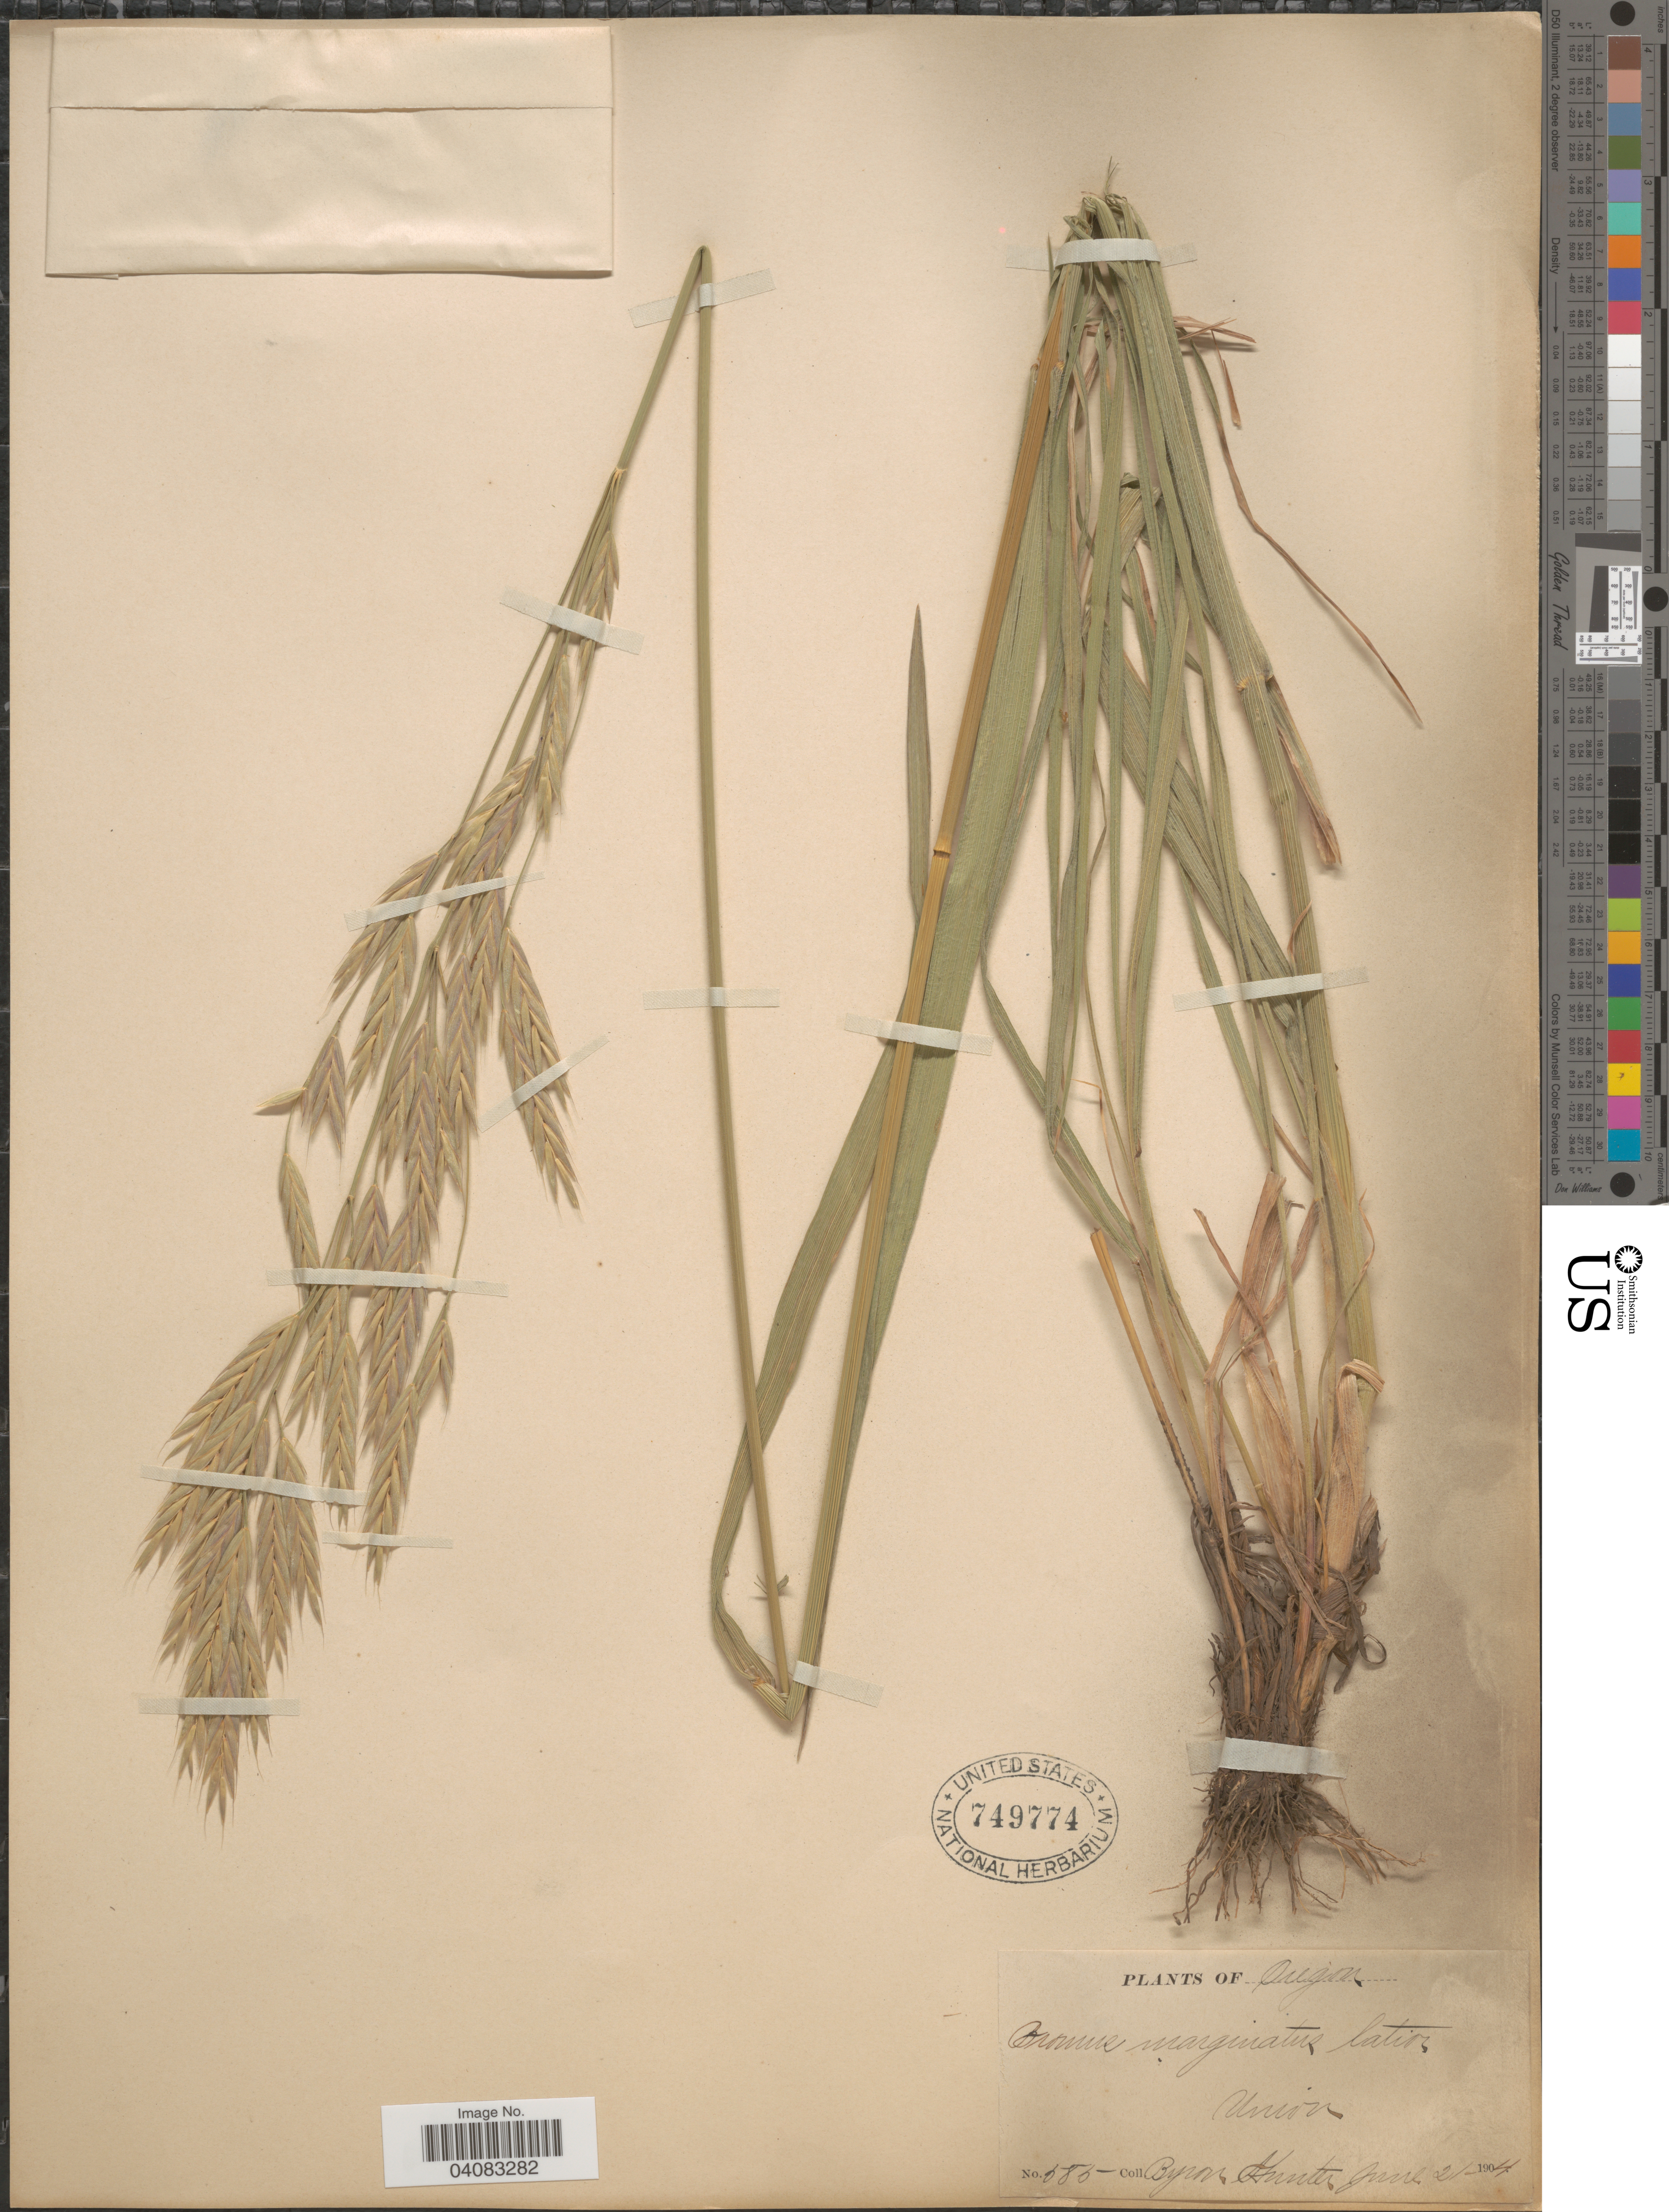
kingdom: Plantae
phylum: Tracheophyta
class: Liliopsida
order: Poales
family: Poaceae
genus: Bromus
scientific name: Bromus marginatus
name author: Nees ex Steud.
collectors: B. Hunter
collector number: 585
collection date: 1904-06-21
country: United States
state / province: Oregon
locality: Union.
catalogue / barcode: US 749774